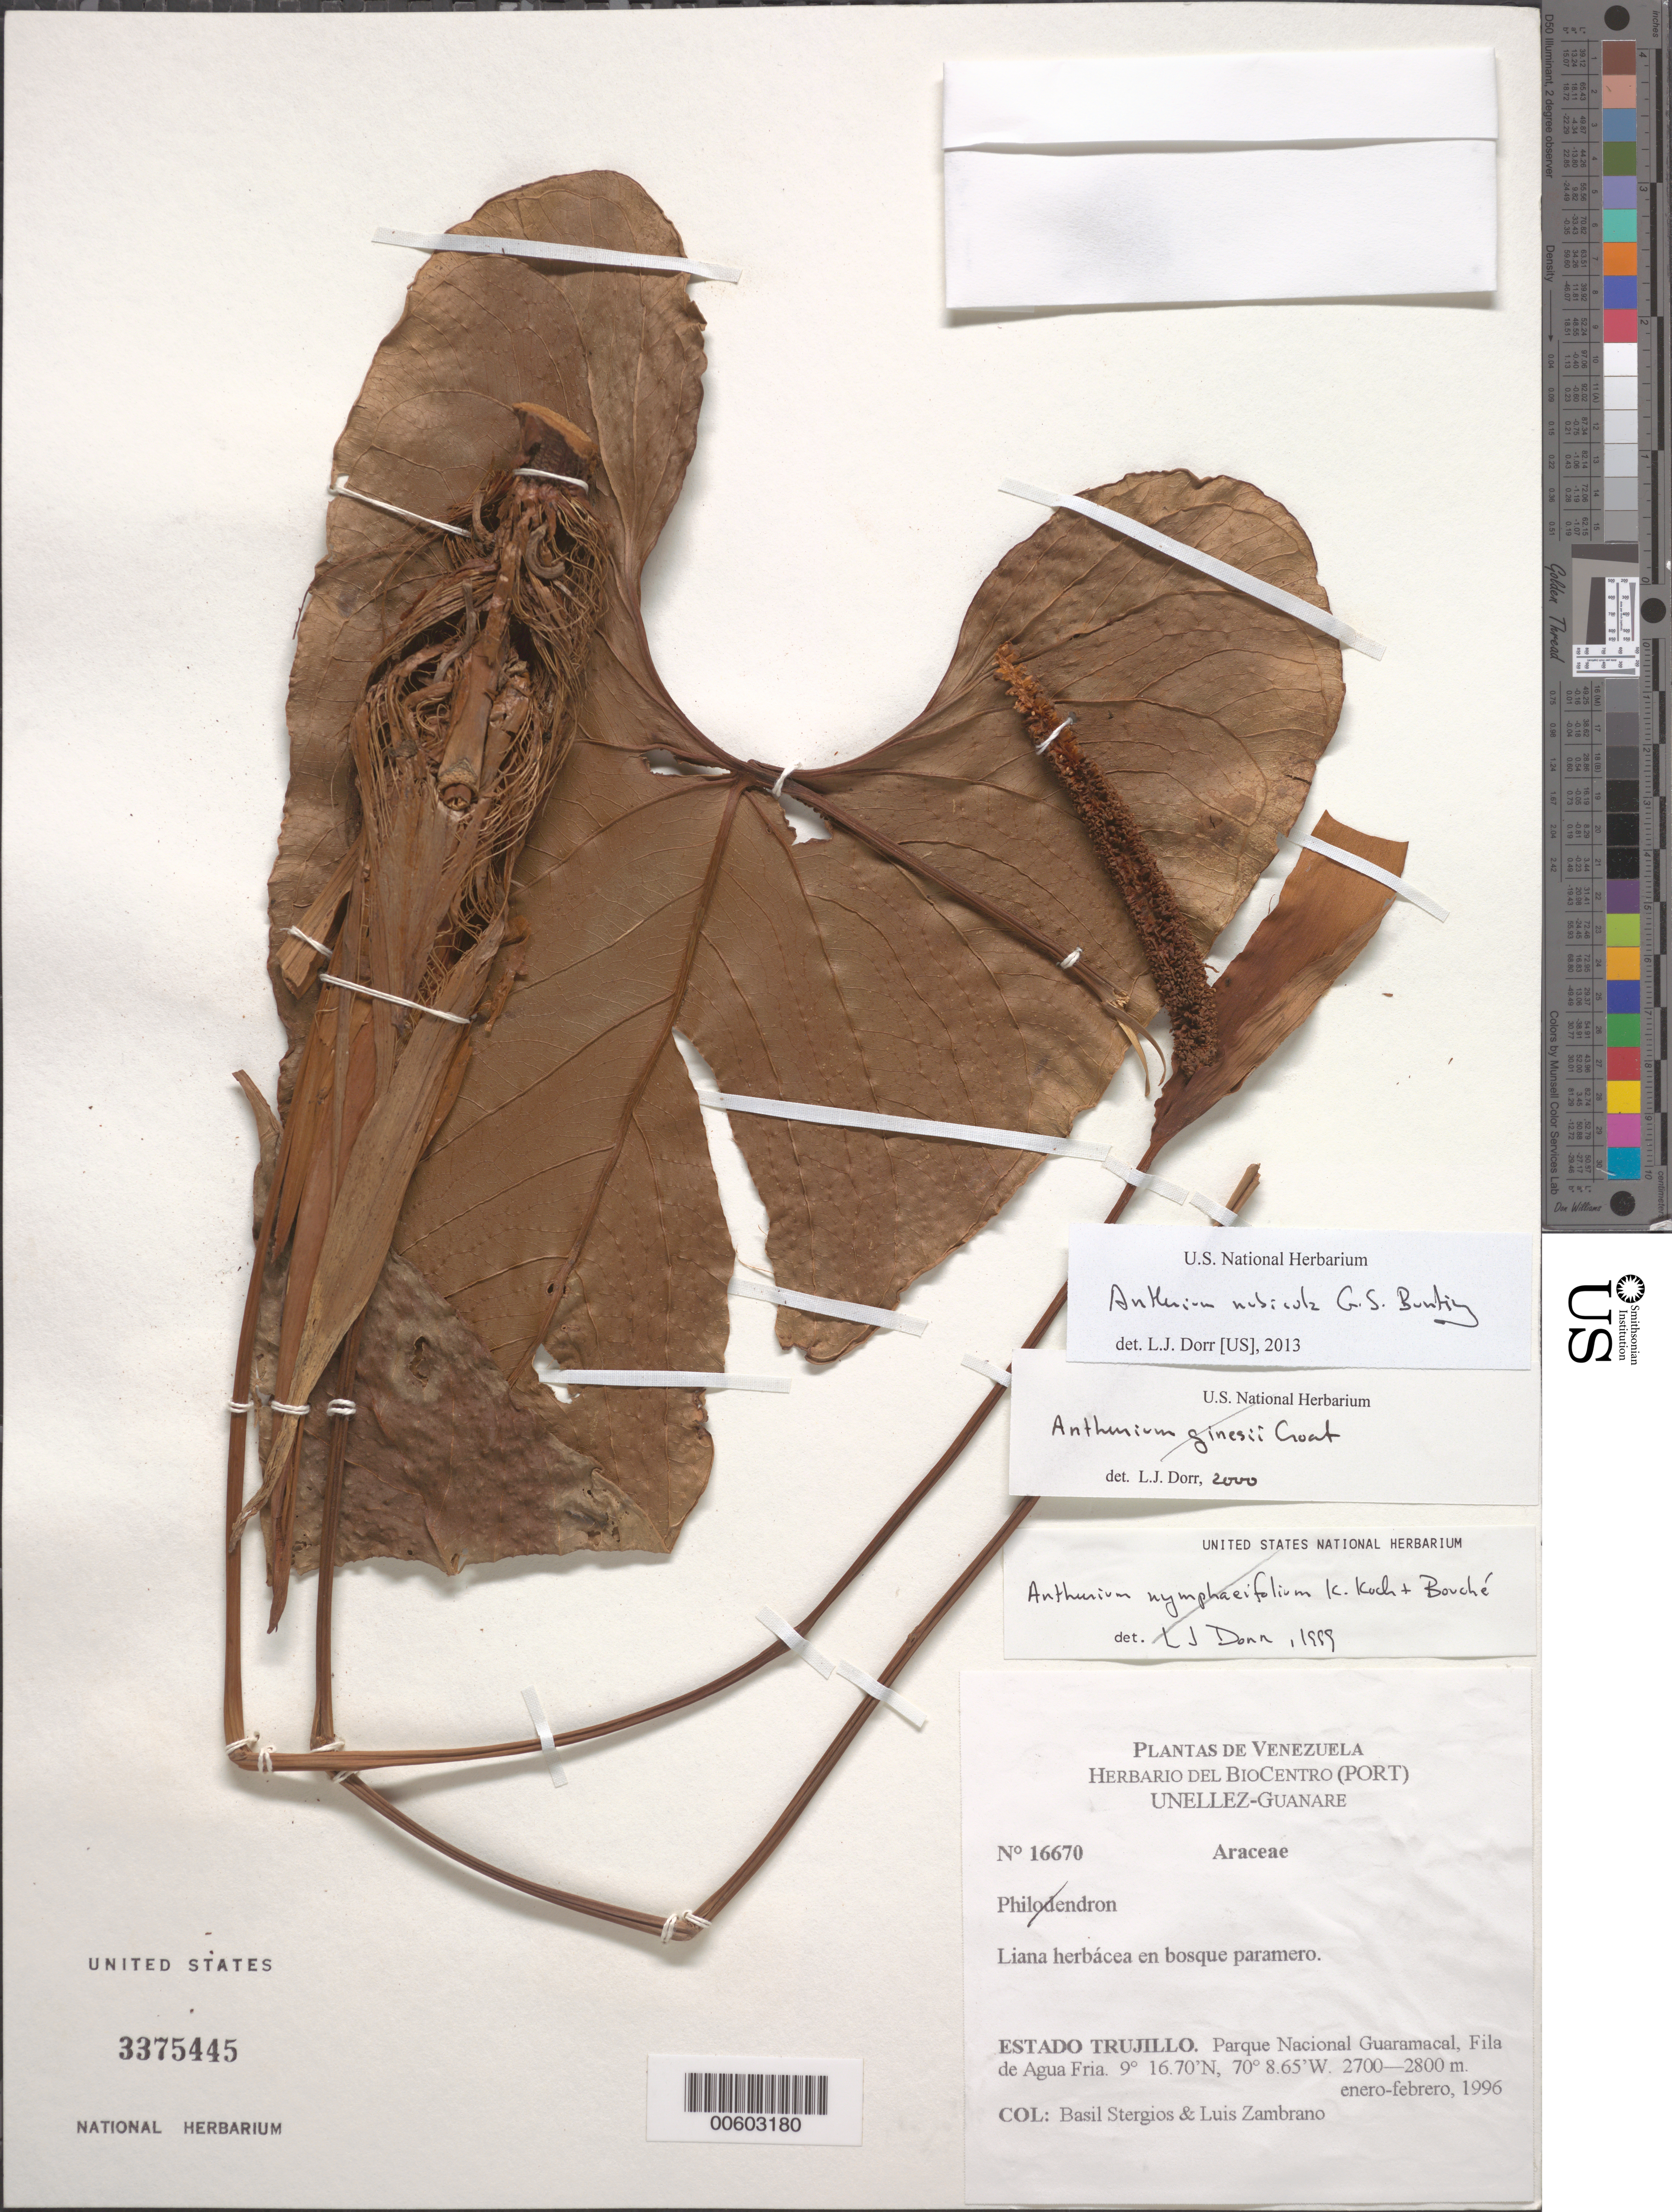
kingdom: Plantae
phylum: Tracheophyta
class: Liliopsida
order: Alismatales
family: Araceae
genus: Anthurium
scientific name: Anthurium nubicola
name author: G.S. Bunting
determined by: Dorr, L. J., (BOT), Smithsonian Institution - National Museum of Natural History (UNITED STATES)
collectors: B. G. Stergios & L. Zambrano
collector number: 16670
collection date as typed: Jan 1996 to -- Feb 1996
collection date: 1996-01/1996-02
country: Venezuela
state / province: Trujillo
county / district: Boconó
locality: Parque Nacional Guaramacal, Fila de Agua Fria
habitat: Bosque paramero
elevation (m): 2700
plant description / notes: K, PORT, US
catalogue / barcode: US 3375445